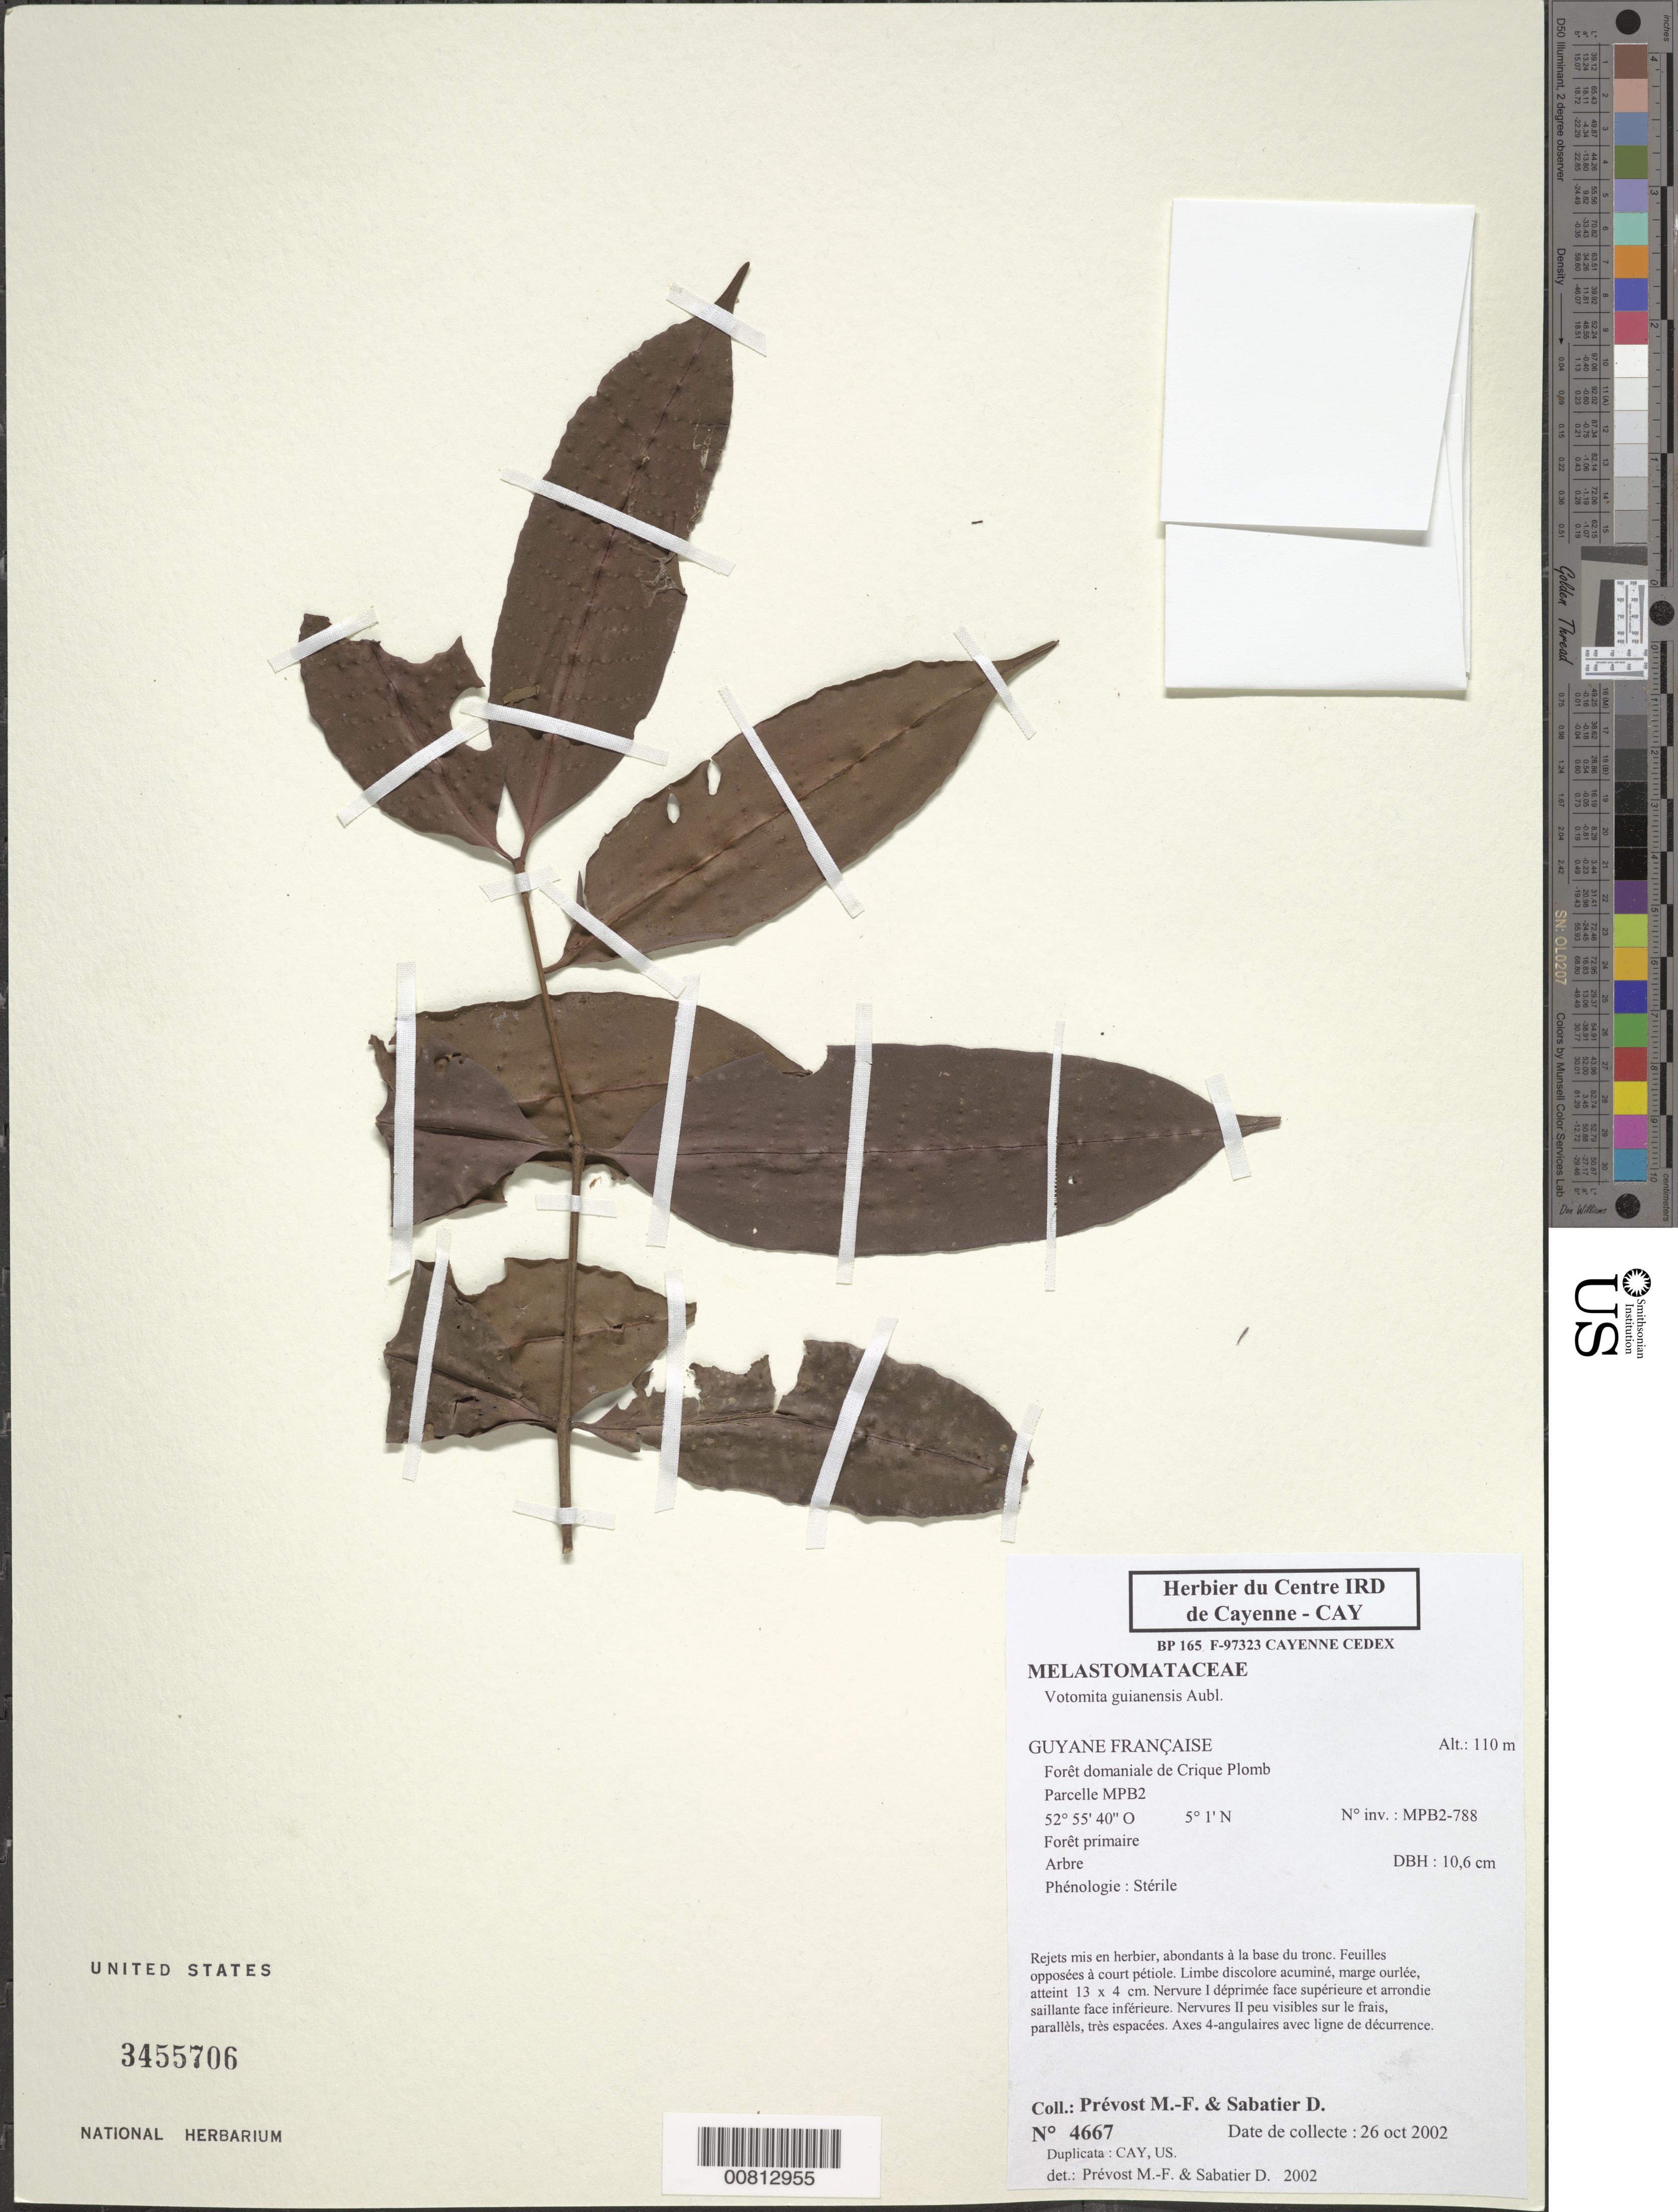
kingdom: Plantae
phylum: Tracheophyta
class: Magnoliopsida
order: Myrtales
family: Melastomataceae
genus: Votomita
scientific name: Votomita guianensis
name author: Aubl.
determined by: Prévost, M.-F.; Sabatier, D.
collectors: M.-F. Prévost & D. Sabatier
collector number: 4667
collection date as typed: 26-Oct-02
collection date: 2002-10-26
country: French Guiana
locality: Crique Plomb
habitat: Primary forest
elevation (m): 110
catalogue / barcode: US 3455706